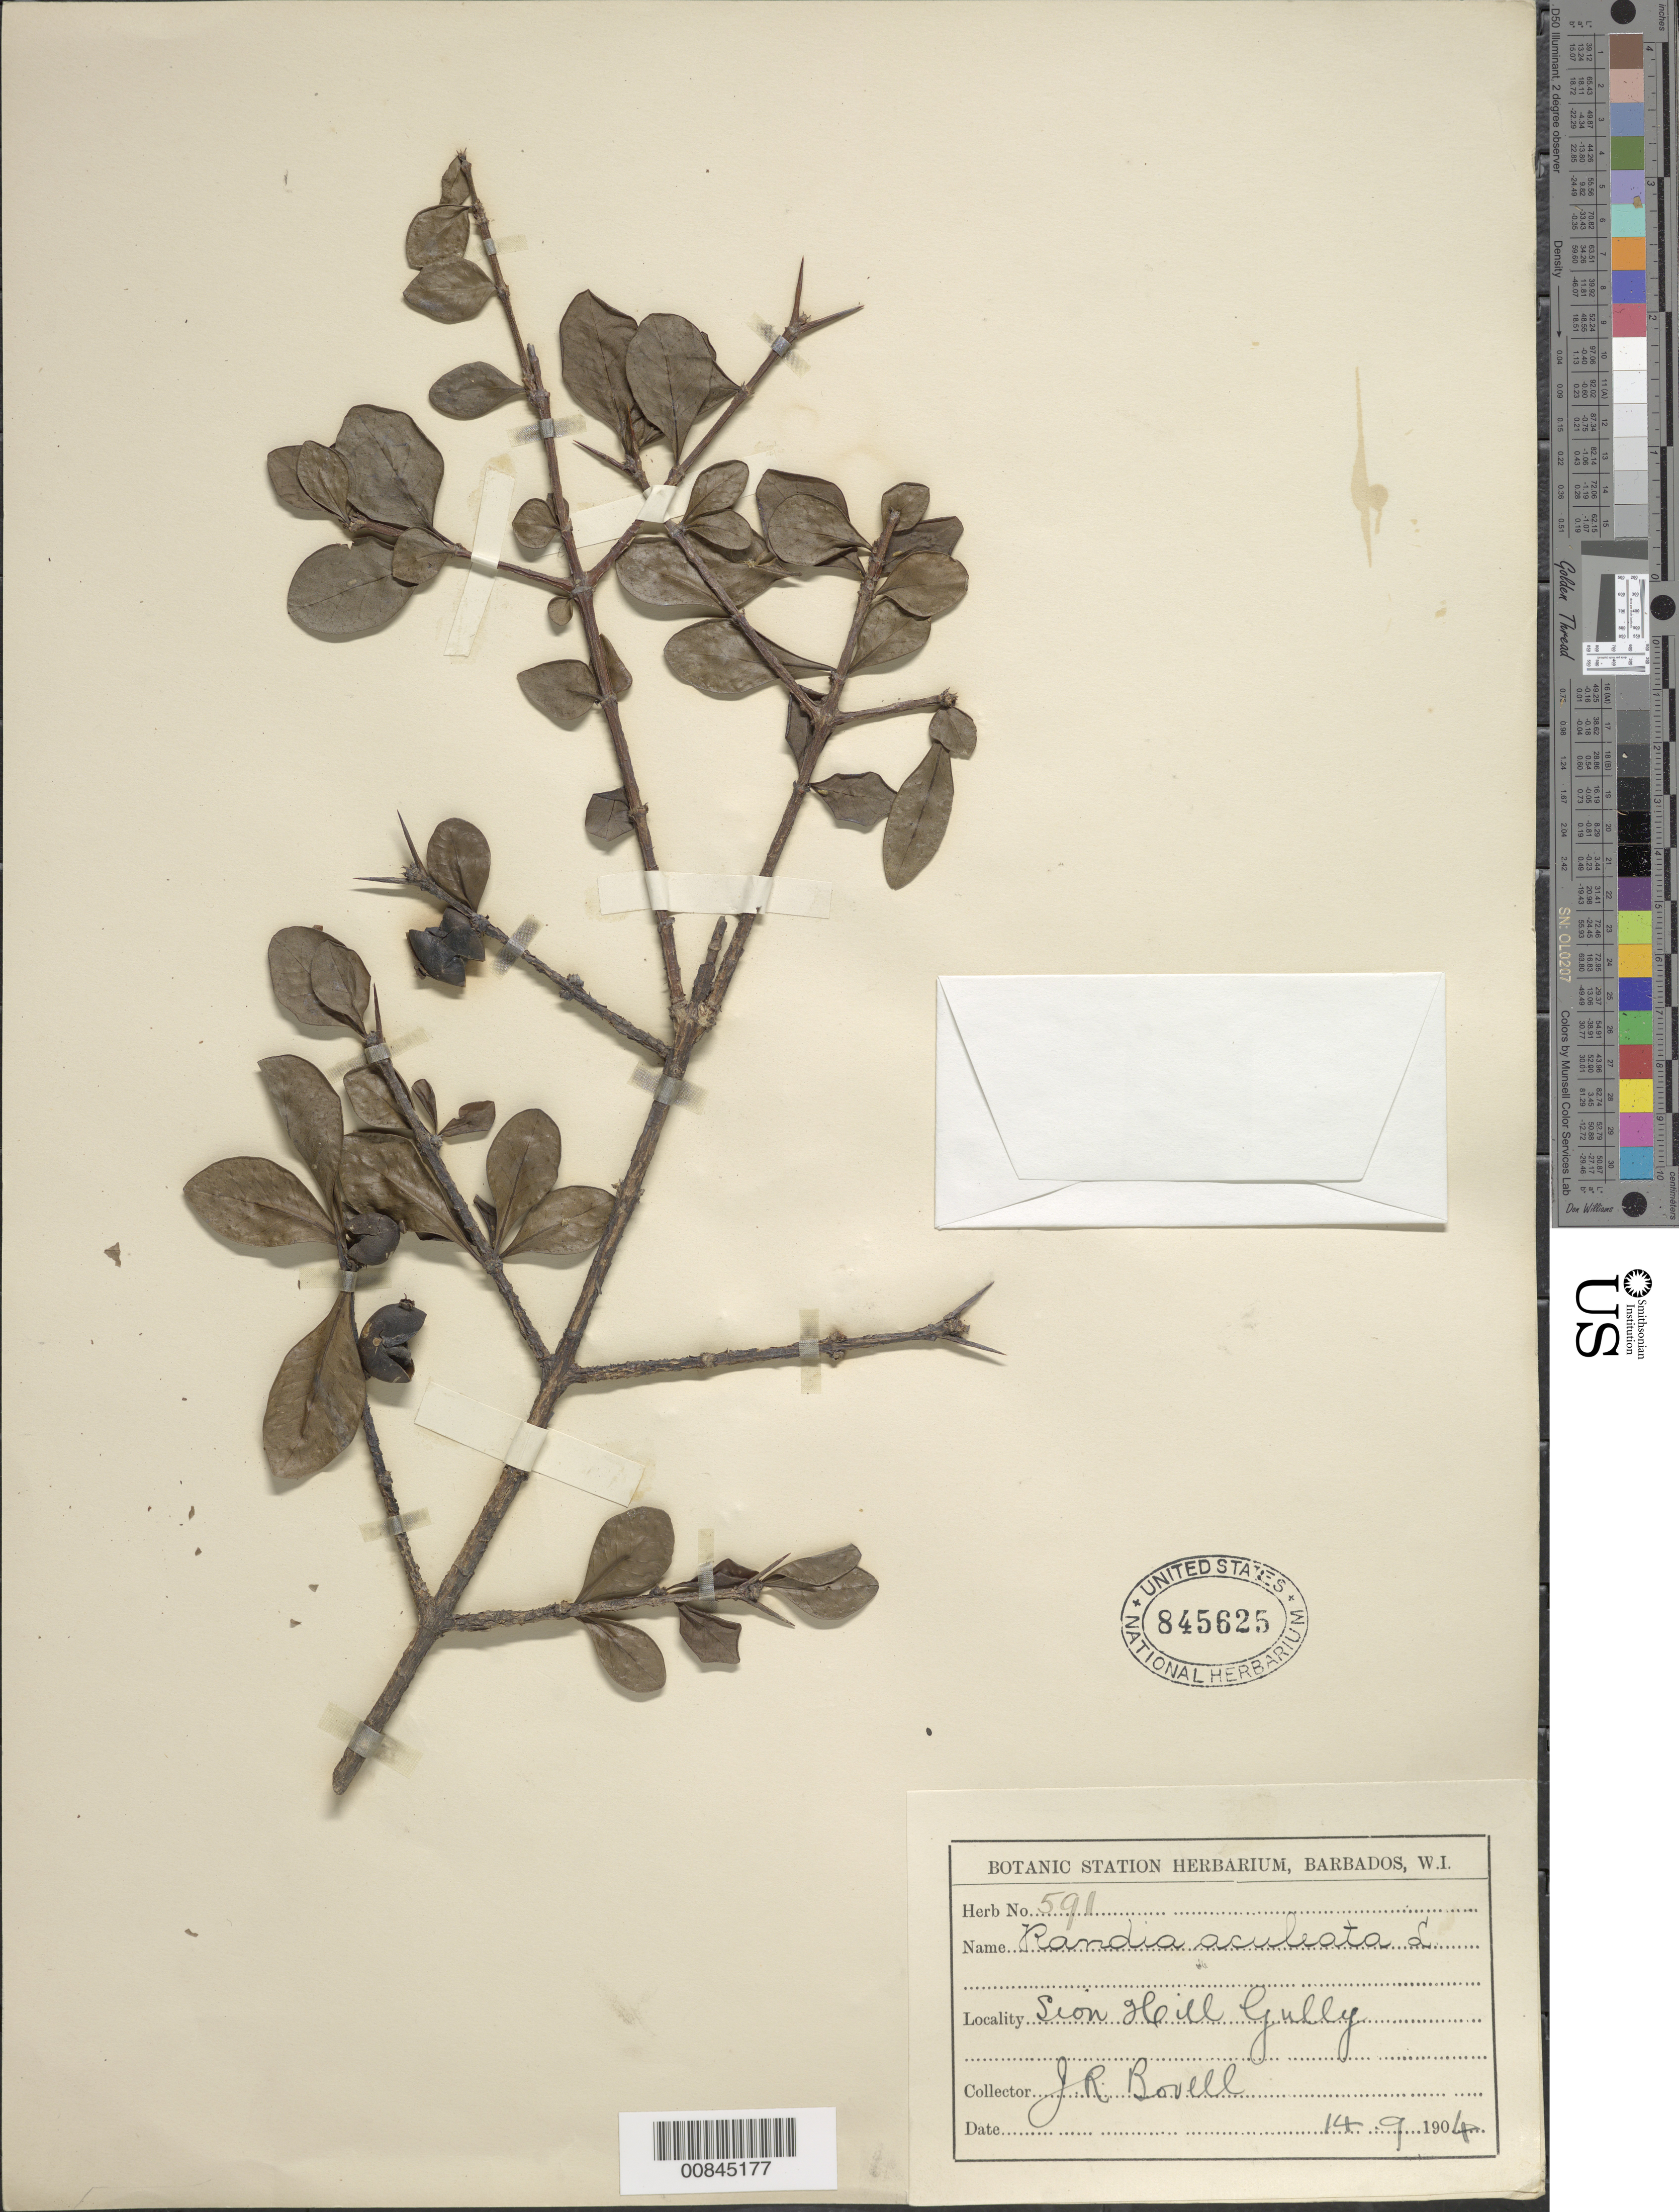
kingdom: Plantae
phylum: Tracheophyta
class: Magnoliopsida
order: Gentianales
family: Rubiaceae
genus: Randia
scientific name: Randia aculeata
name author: L.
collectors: J. Bovell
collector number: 591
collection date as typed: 14 Sep 1904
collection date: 1904-09-14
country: Barbados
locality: Sion Hill Gully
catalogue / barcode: US 845625